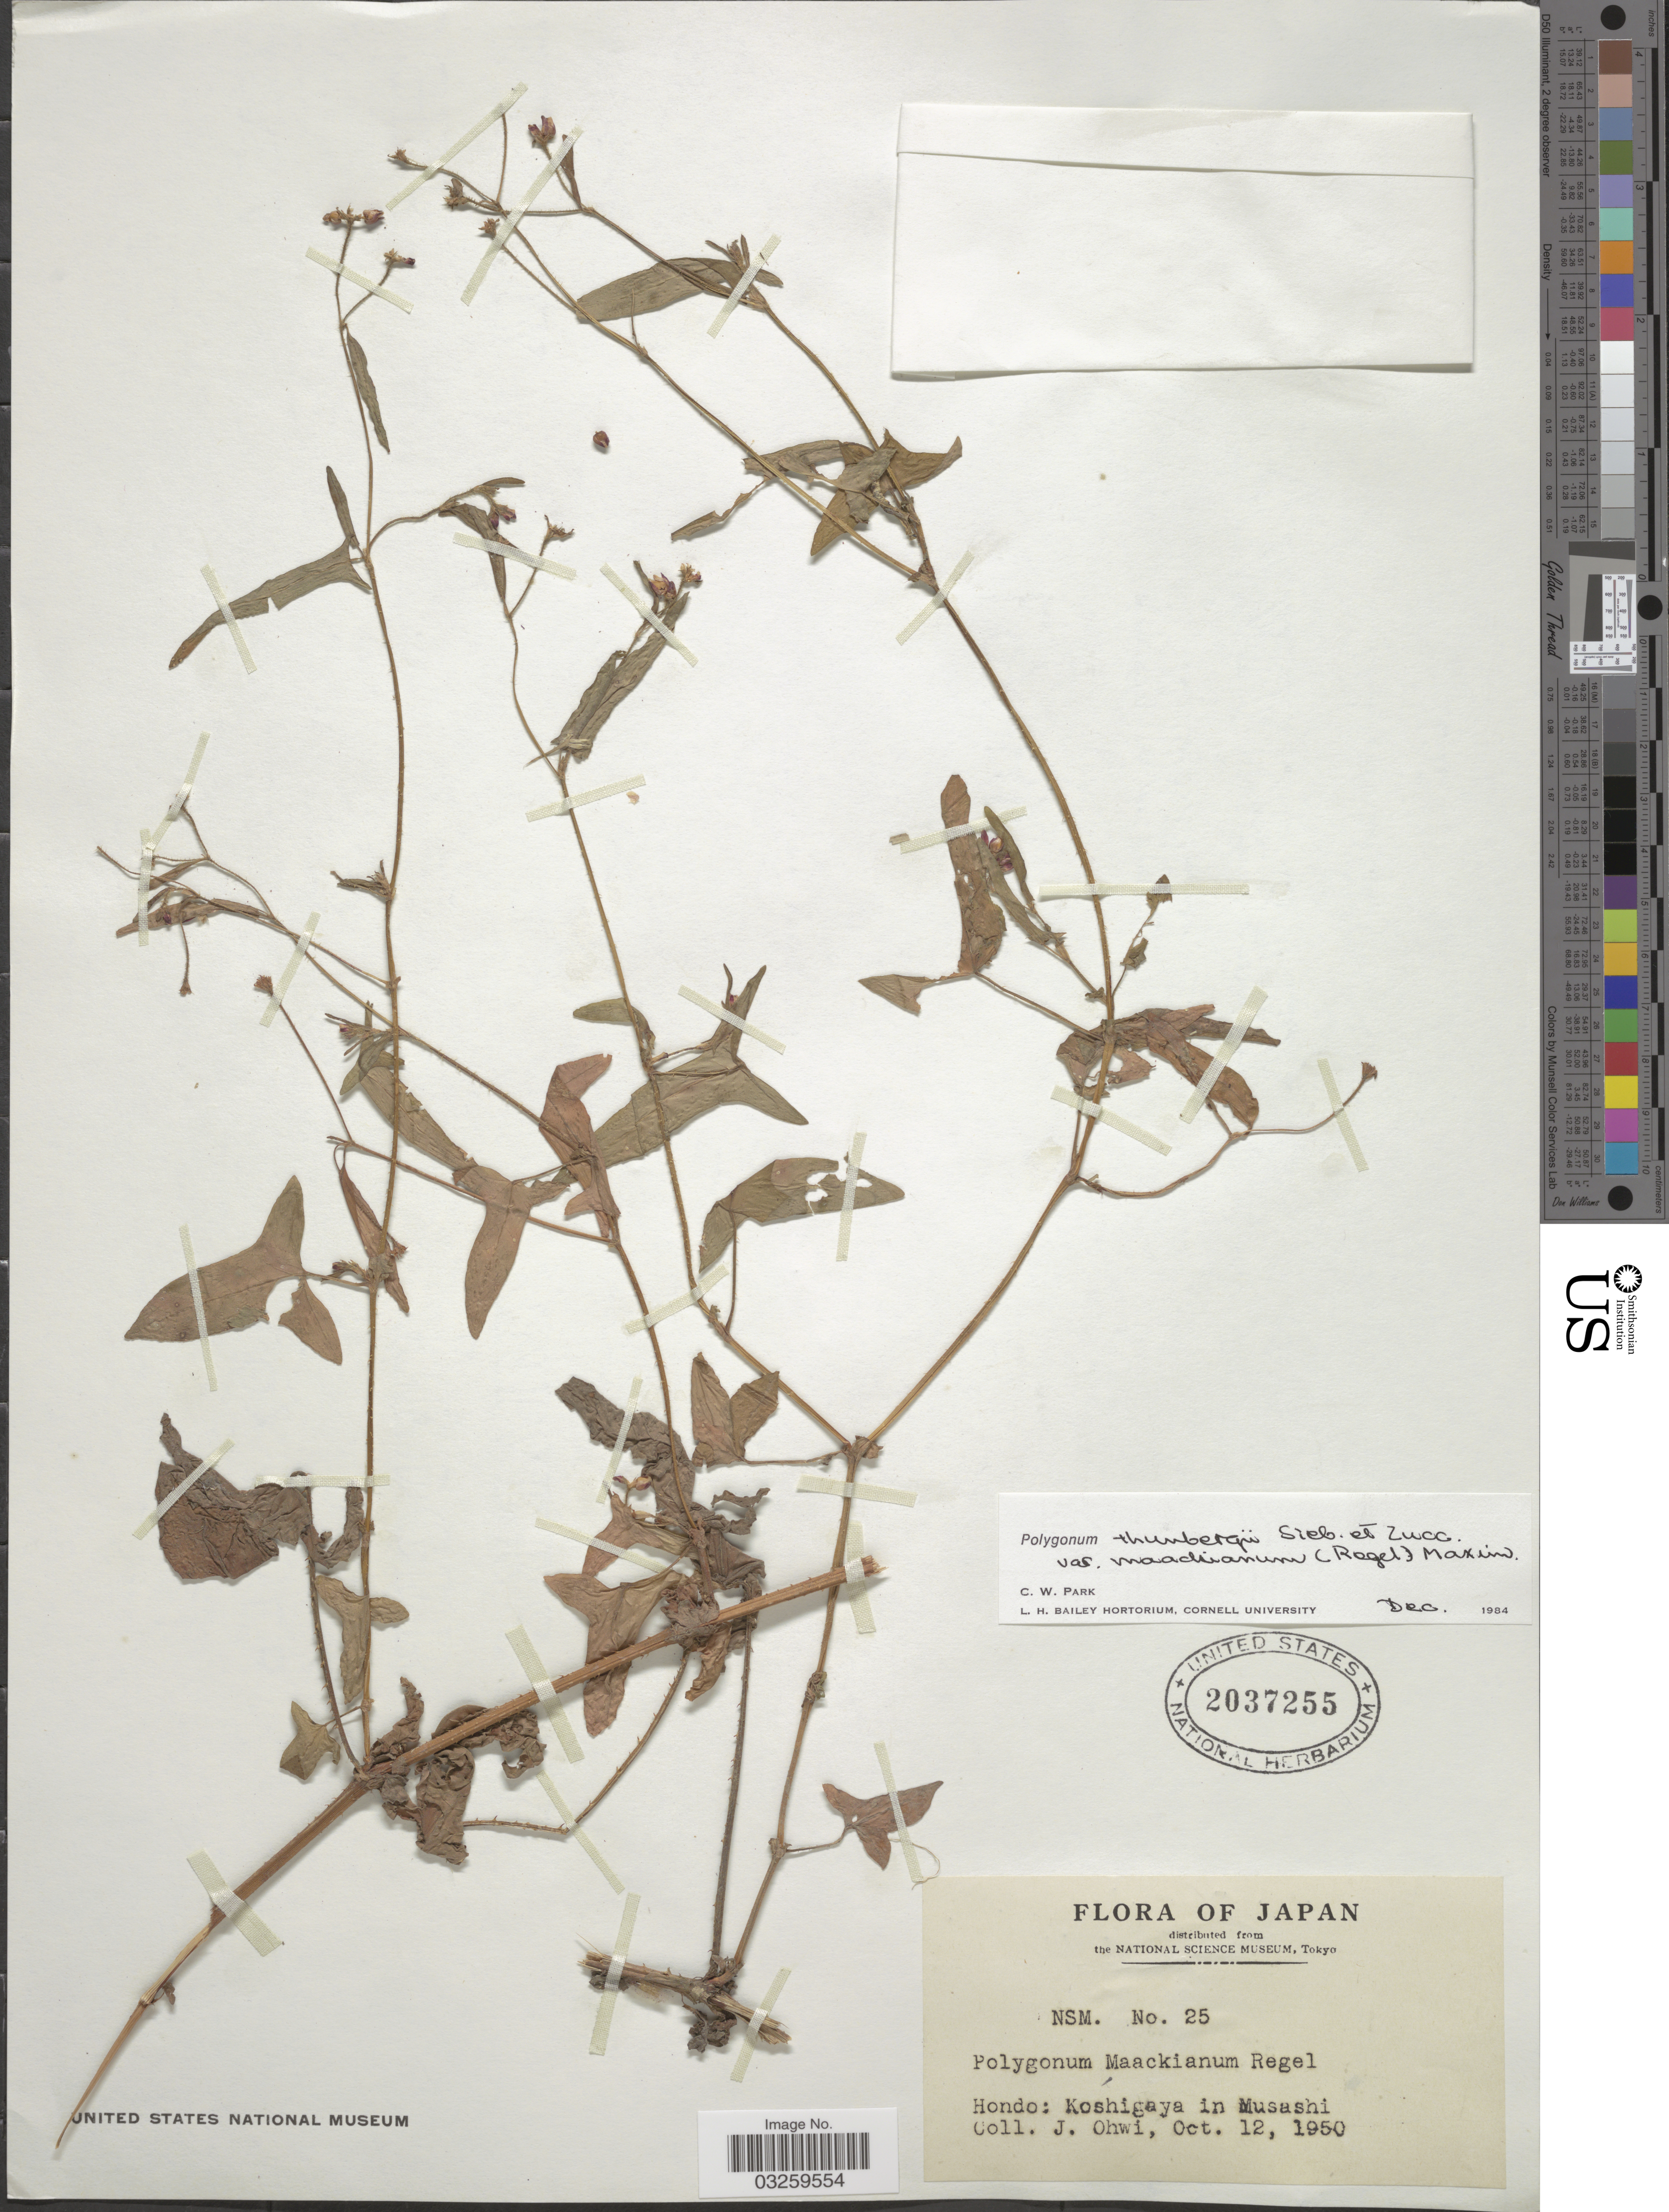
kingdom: Plantae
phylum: Tracheophyta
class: Magnoliopsida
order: Caryophyllales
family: Polygonaceae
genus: Polygonum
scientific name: Polygonum thunbergii var. maackianum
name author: (Regel) Maxim. ex Franch. & Sav.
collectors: J. Ohwi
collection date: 1950-10-12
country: Japan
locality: Hondo: Koshigaya in Musashi.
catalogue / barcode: US 2037255